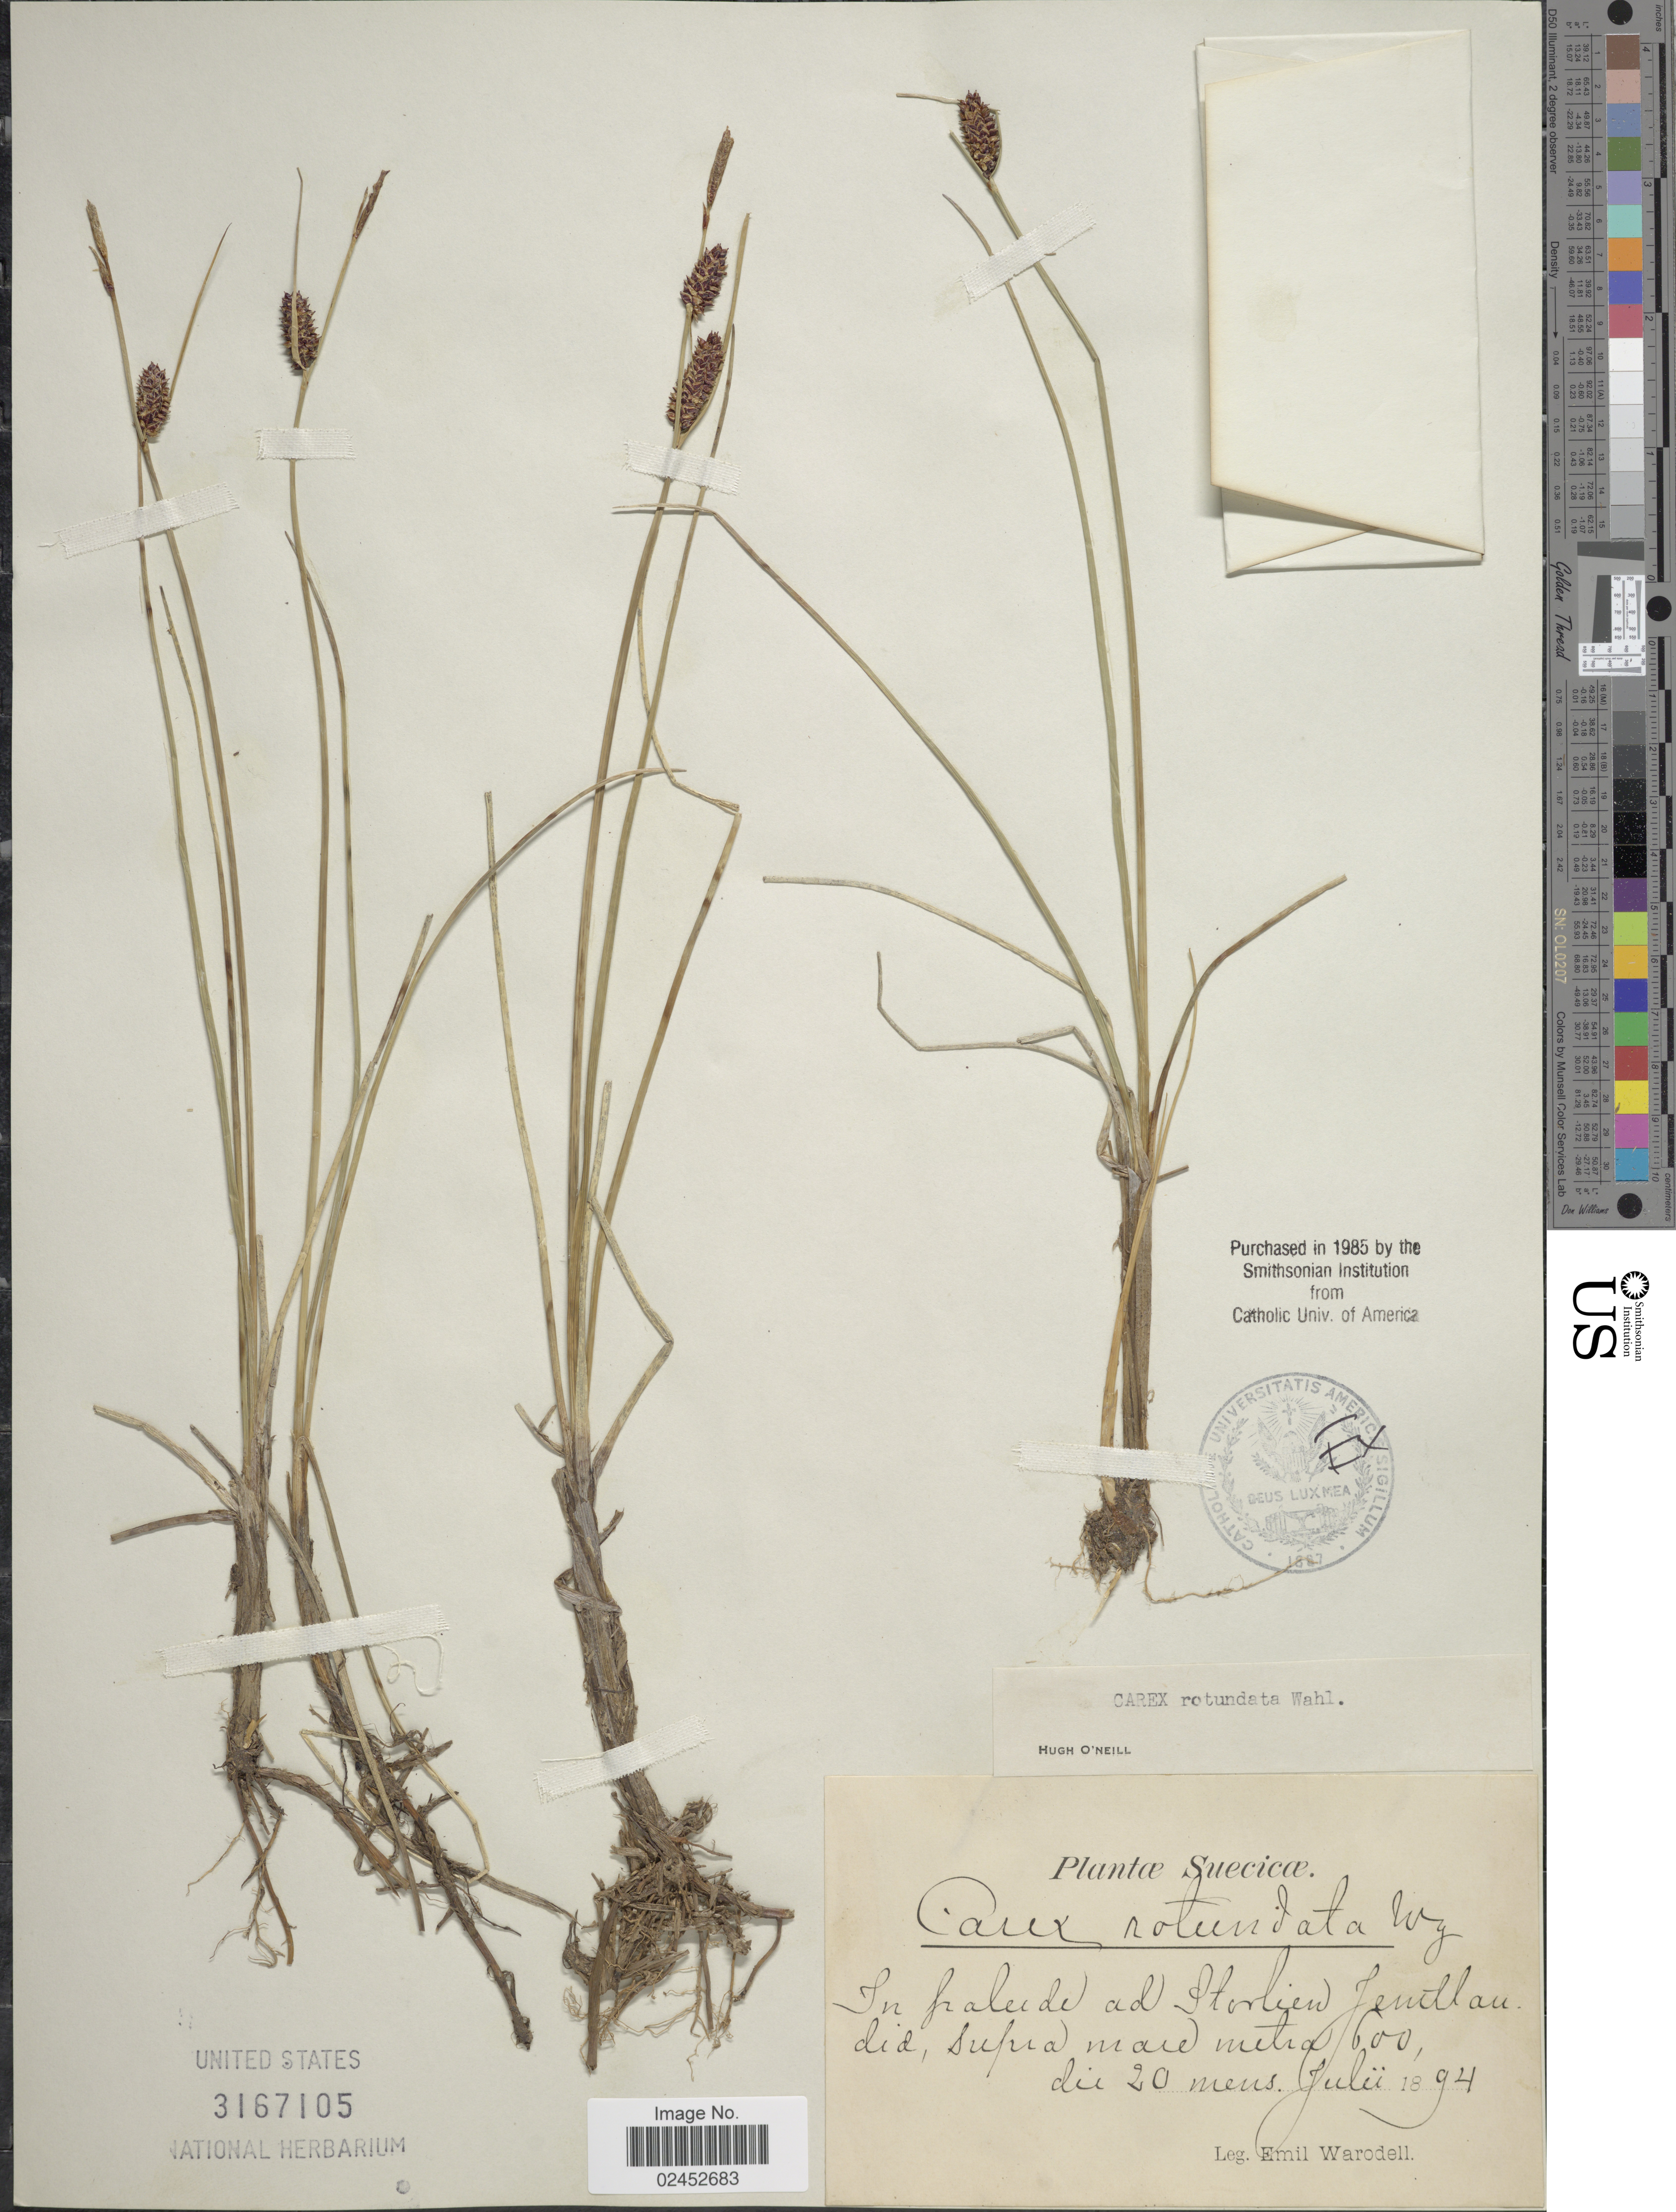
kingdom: Plantae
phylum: Tracheophyta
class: Liliopsida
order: Poales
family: Cyperaceae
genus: Carex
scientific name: Carex rotundata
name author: Wahlenb.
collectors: E. Warodell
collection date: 1894-07-20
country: Sweden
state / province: Jämtland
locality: Suecicae, in palude ad Storlien Jemtlandia.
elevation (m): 600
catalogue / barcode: US 3167105